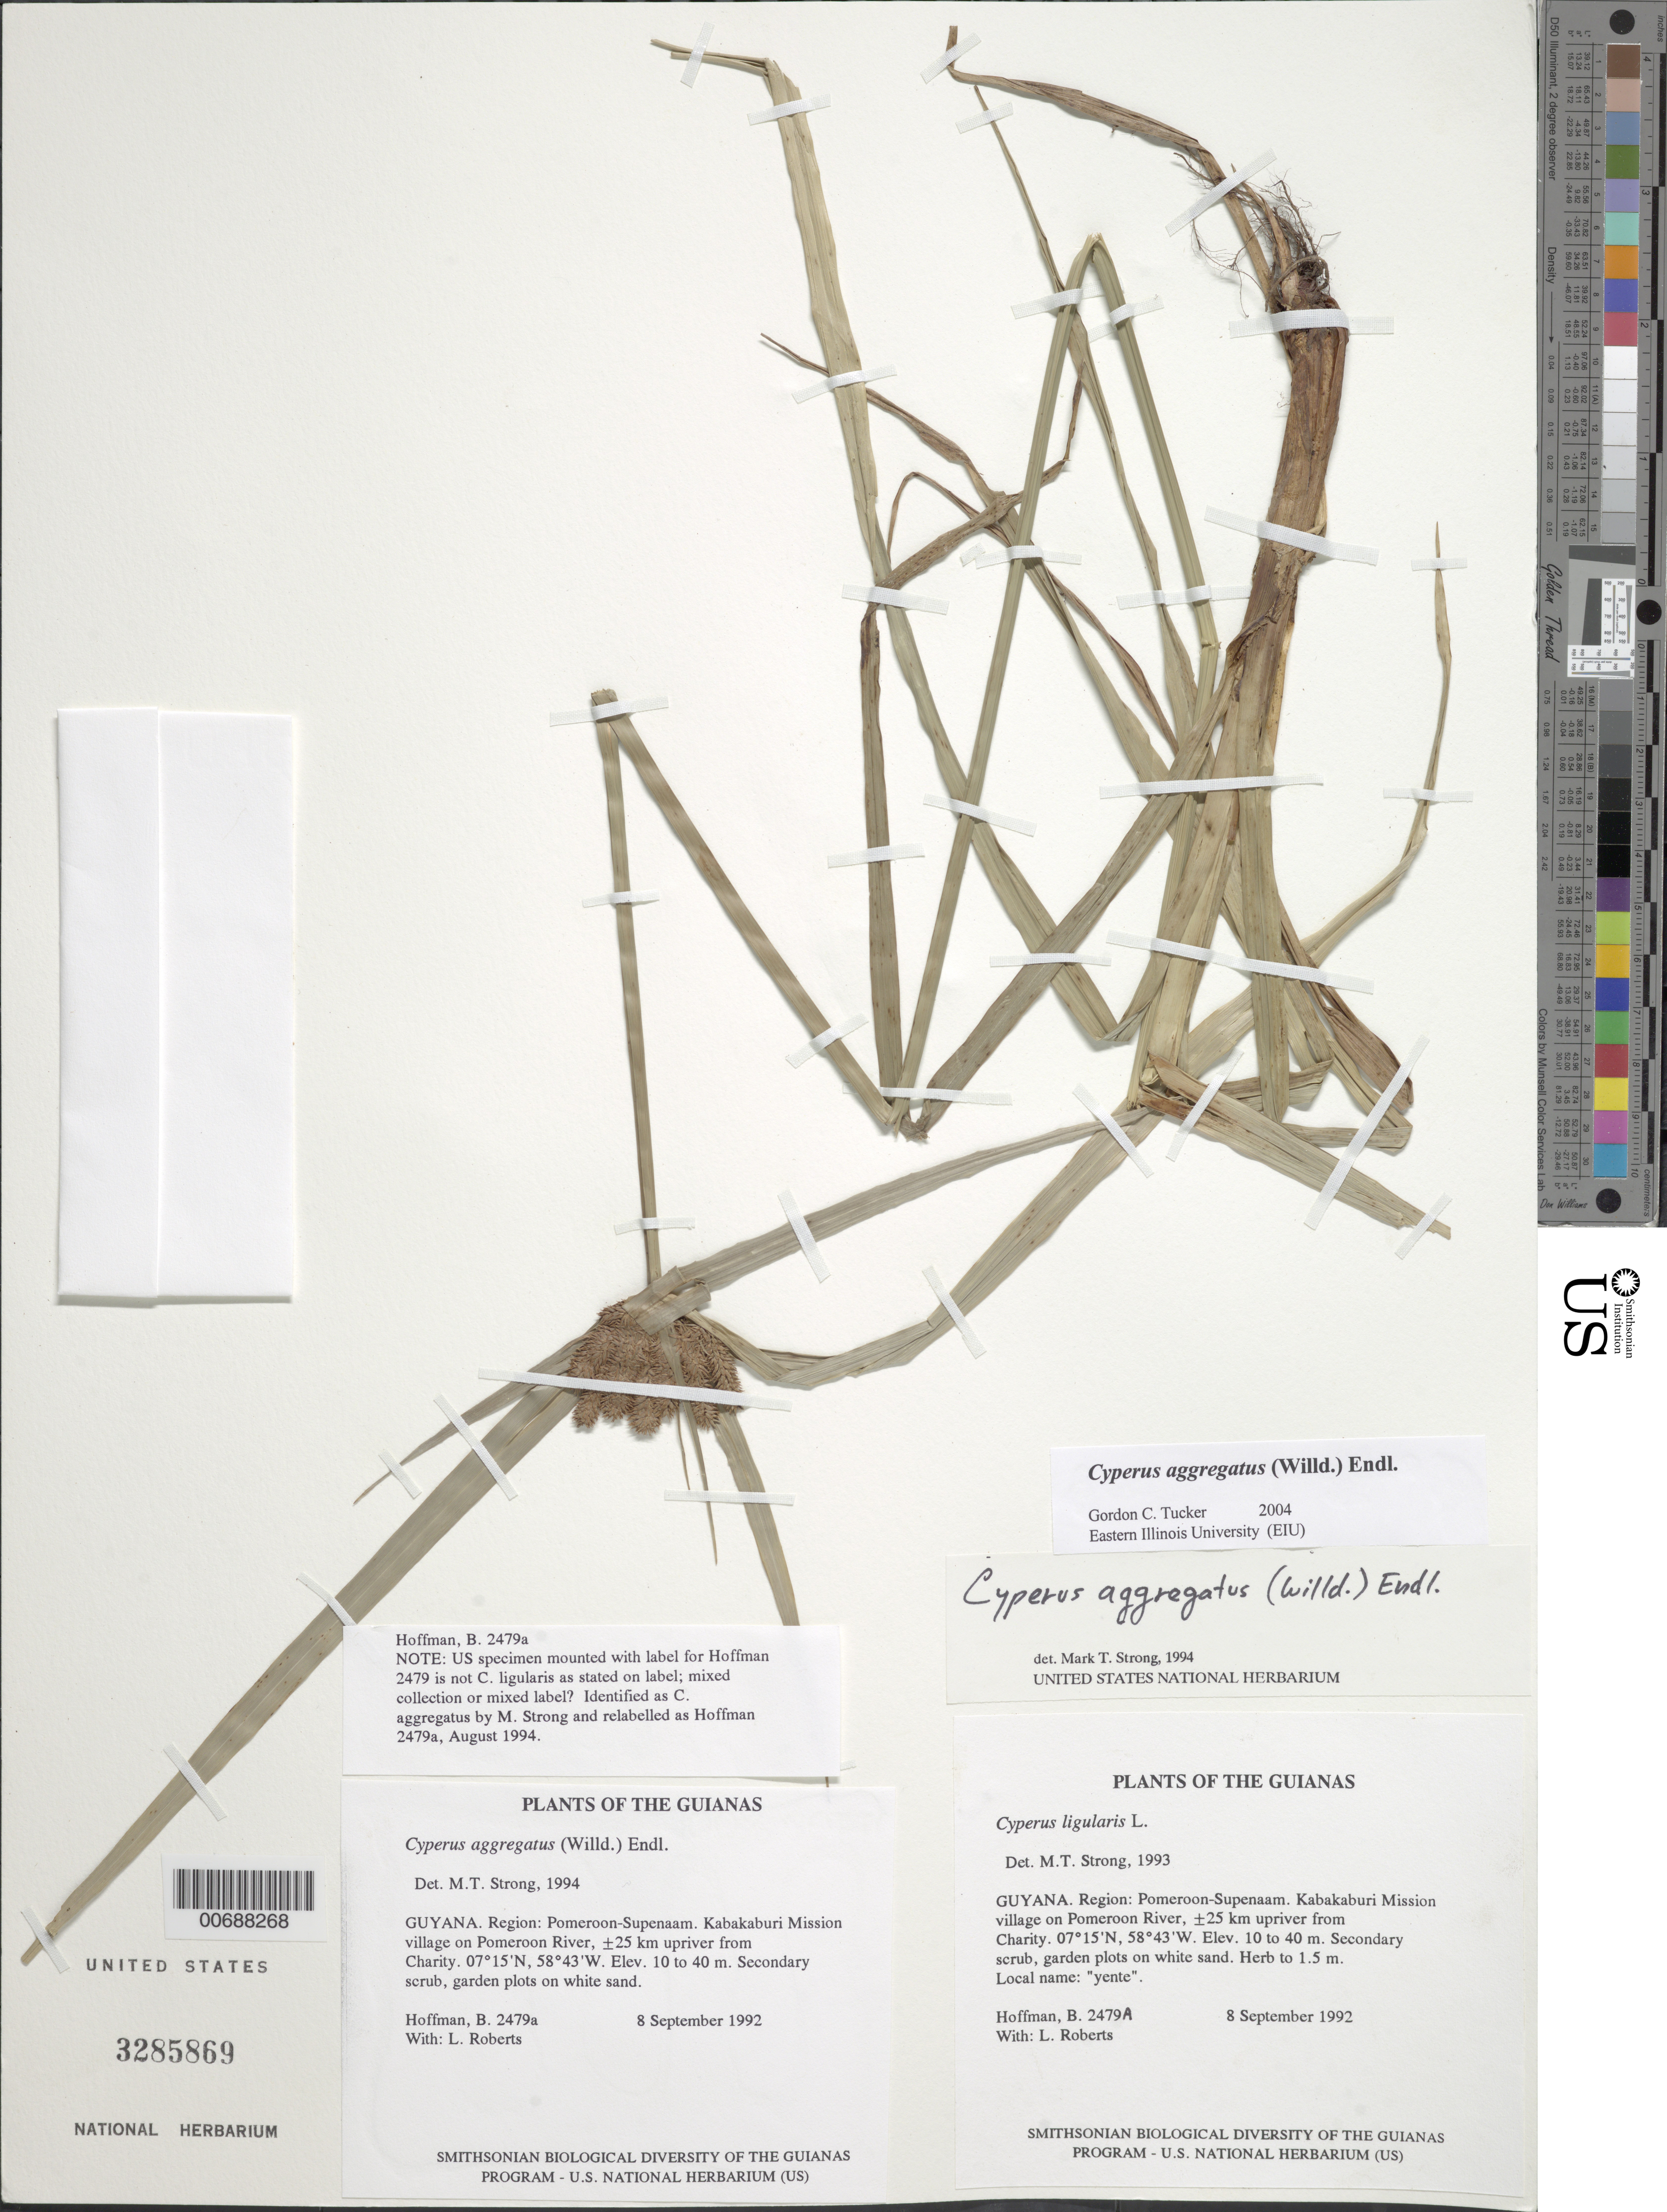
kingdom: Plantae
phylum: Tracheophyta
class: Liliopsida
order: Poales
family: Cyperaceae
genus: Cyperus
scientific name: Cyperus aggregatus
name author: (Willd.) Endl.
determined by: Tucker, G. C.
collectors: B. Hoffman & L. Roberts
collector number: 2479 a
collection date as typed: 8 September 1992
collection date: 1992-09-08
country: Guyana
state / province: Pomeroon-Supenaam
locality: Kabakaburi Mission village on Pomeroon River, ±25 km upriver from Charity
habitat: Secondary scrub, garden plots on white sand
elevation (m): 10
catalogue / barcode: US 3285869